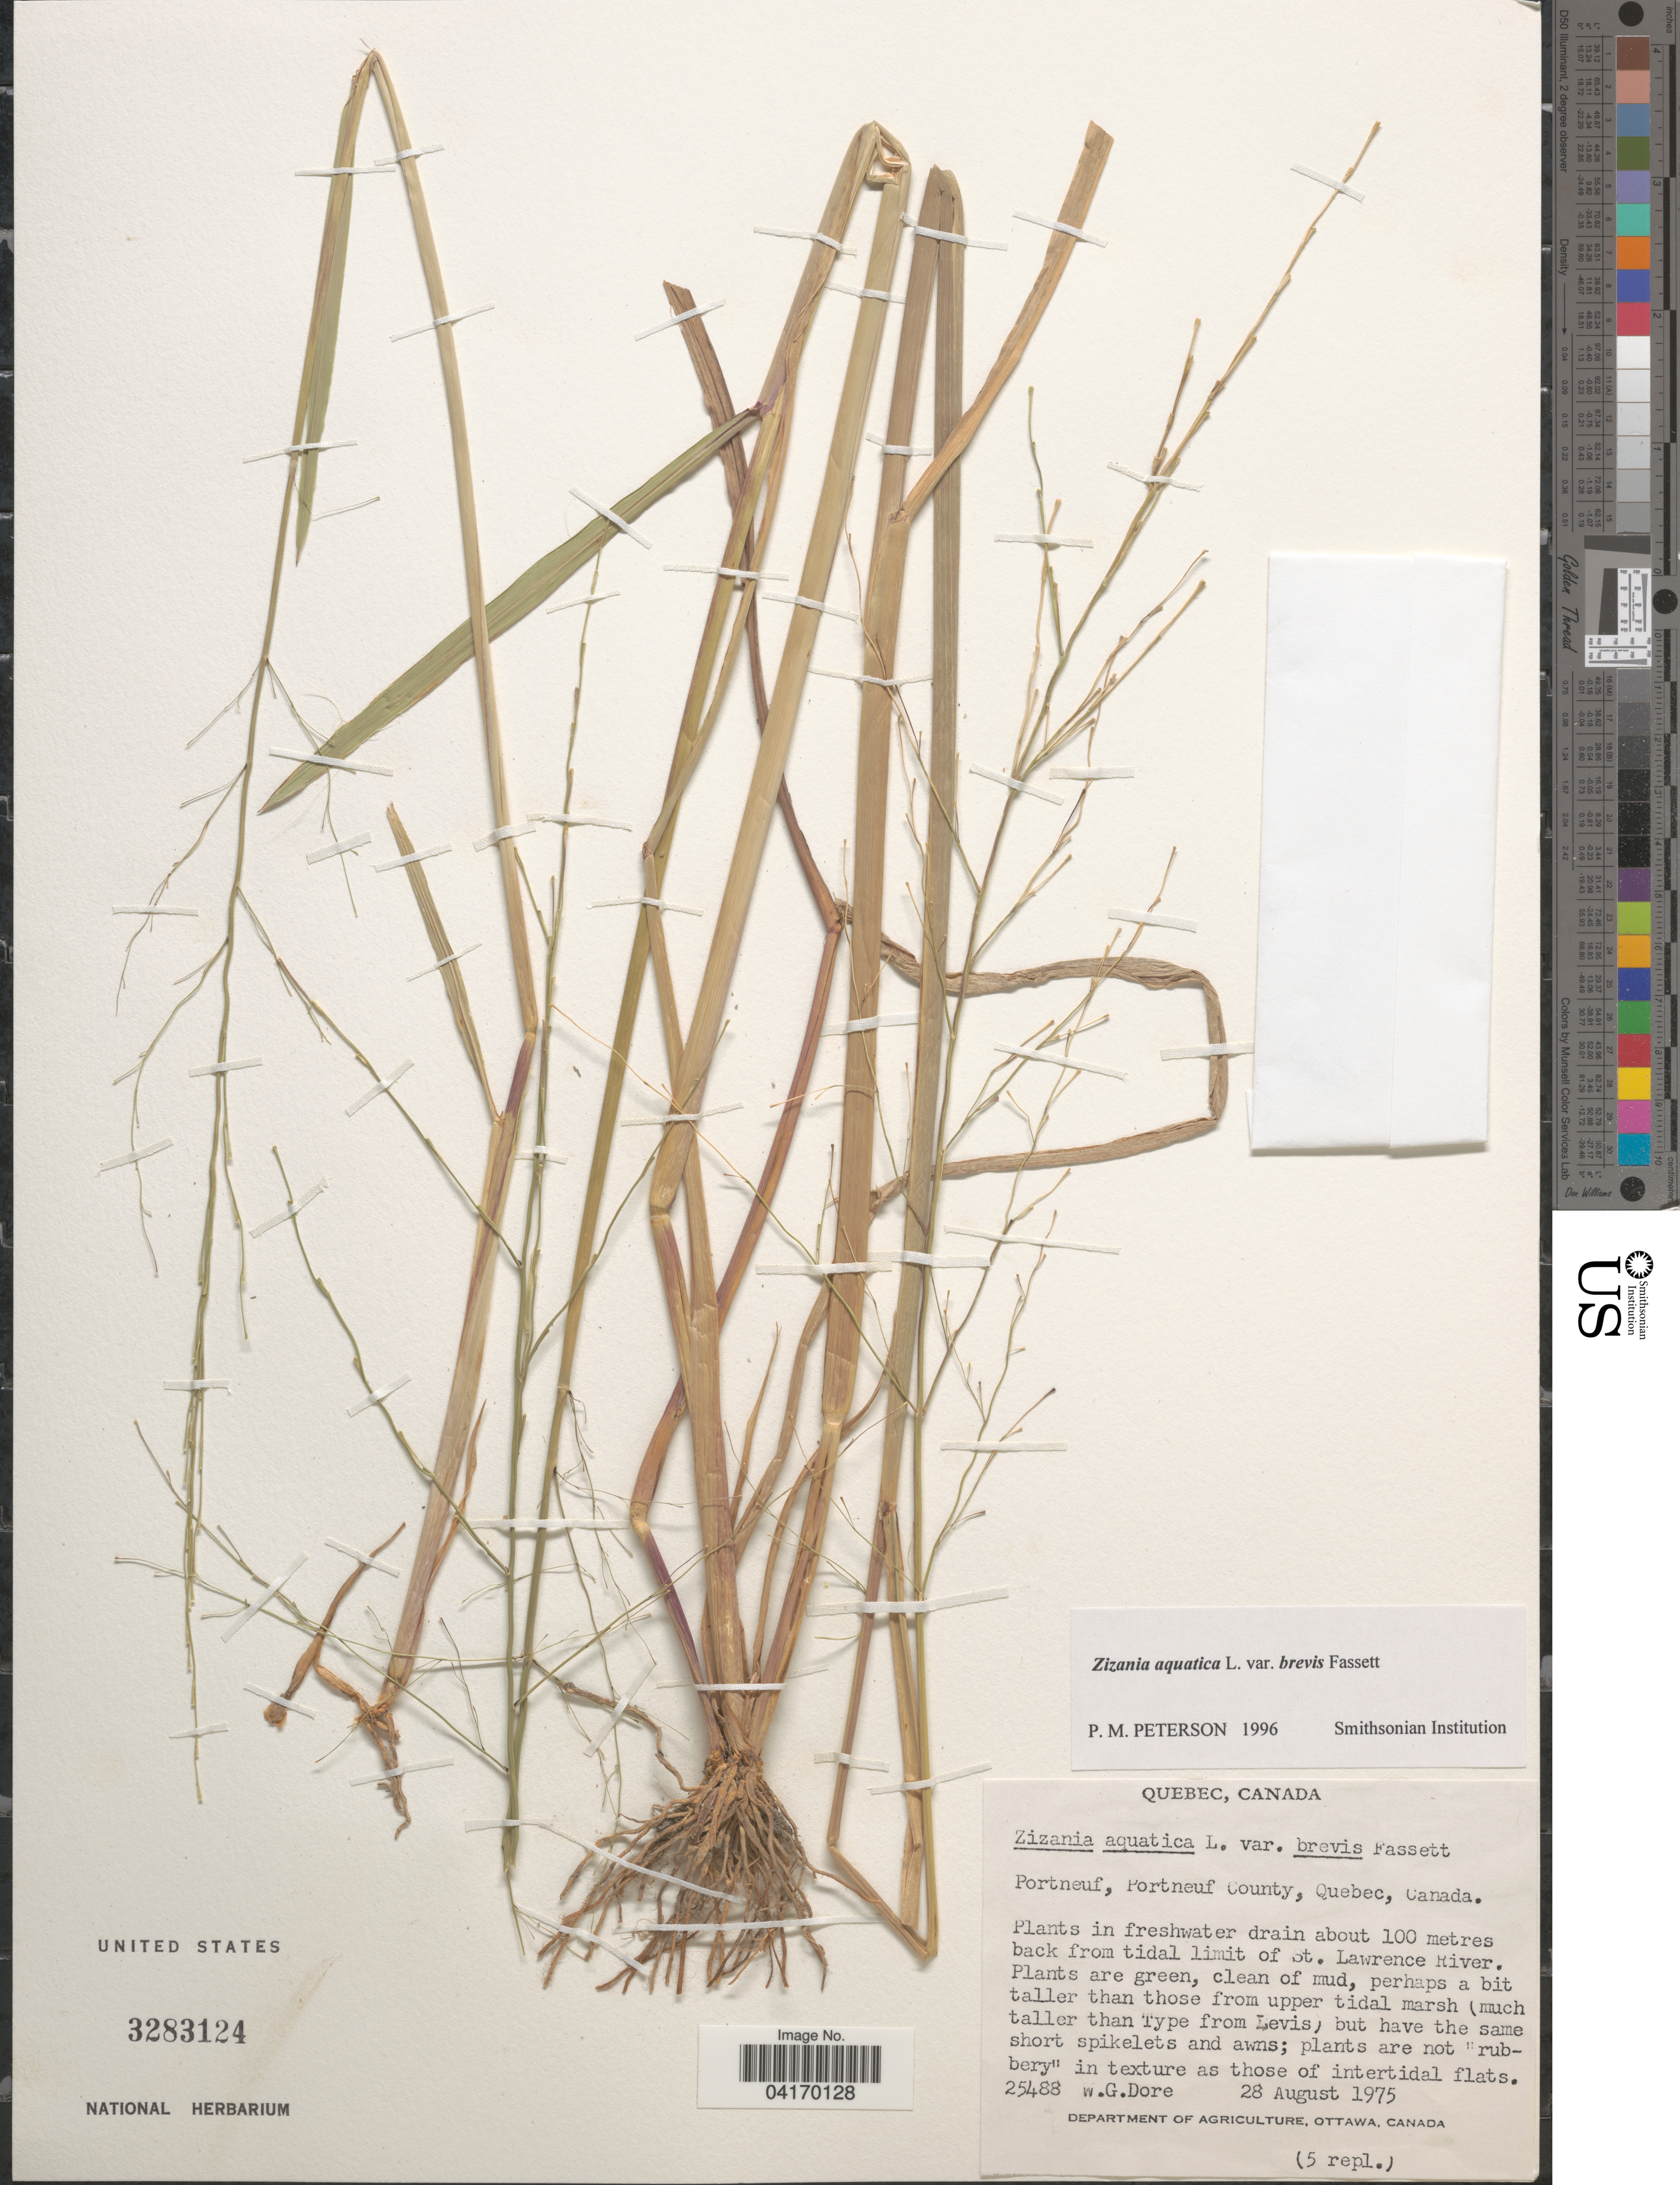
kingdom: Plantae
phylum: Tracheophyta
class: Liliopsida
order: Poales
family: Poaceae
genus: Zizania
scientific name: Zizania aquatica var. brevis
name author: Fassett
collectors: W. Dore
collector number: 25488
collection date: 1975-08-28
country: Canada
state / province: Quebec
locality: Portneuf, Portneuf County. In freshwater drain about 100 metres back from tidal limit of St. Lawrence River.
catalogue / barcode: US 3283124